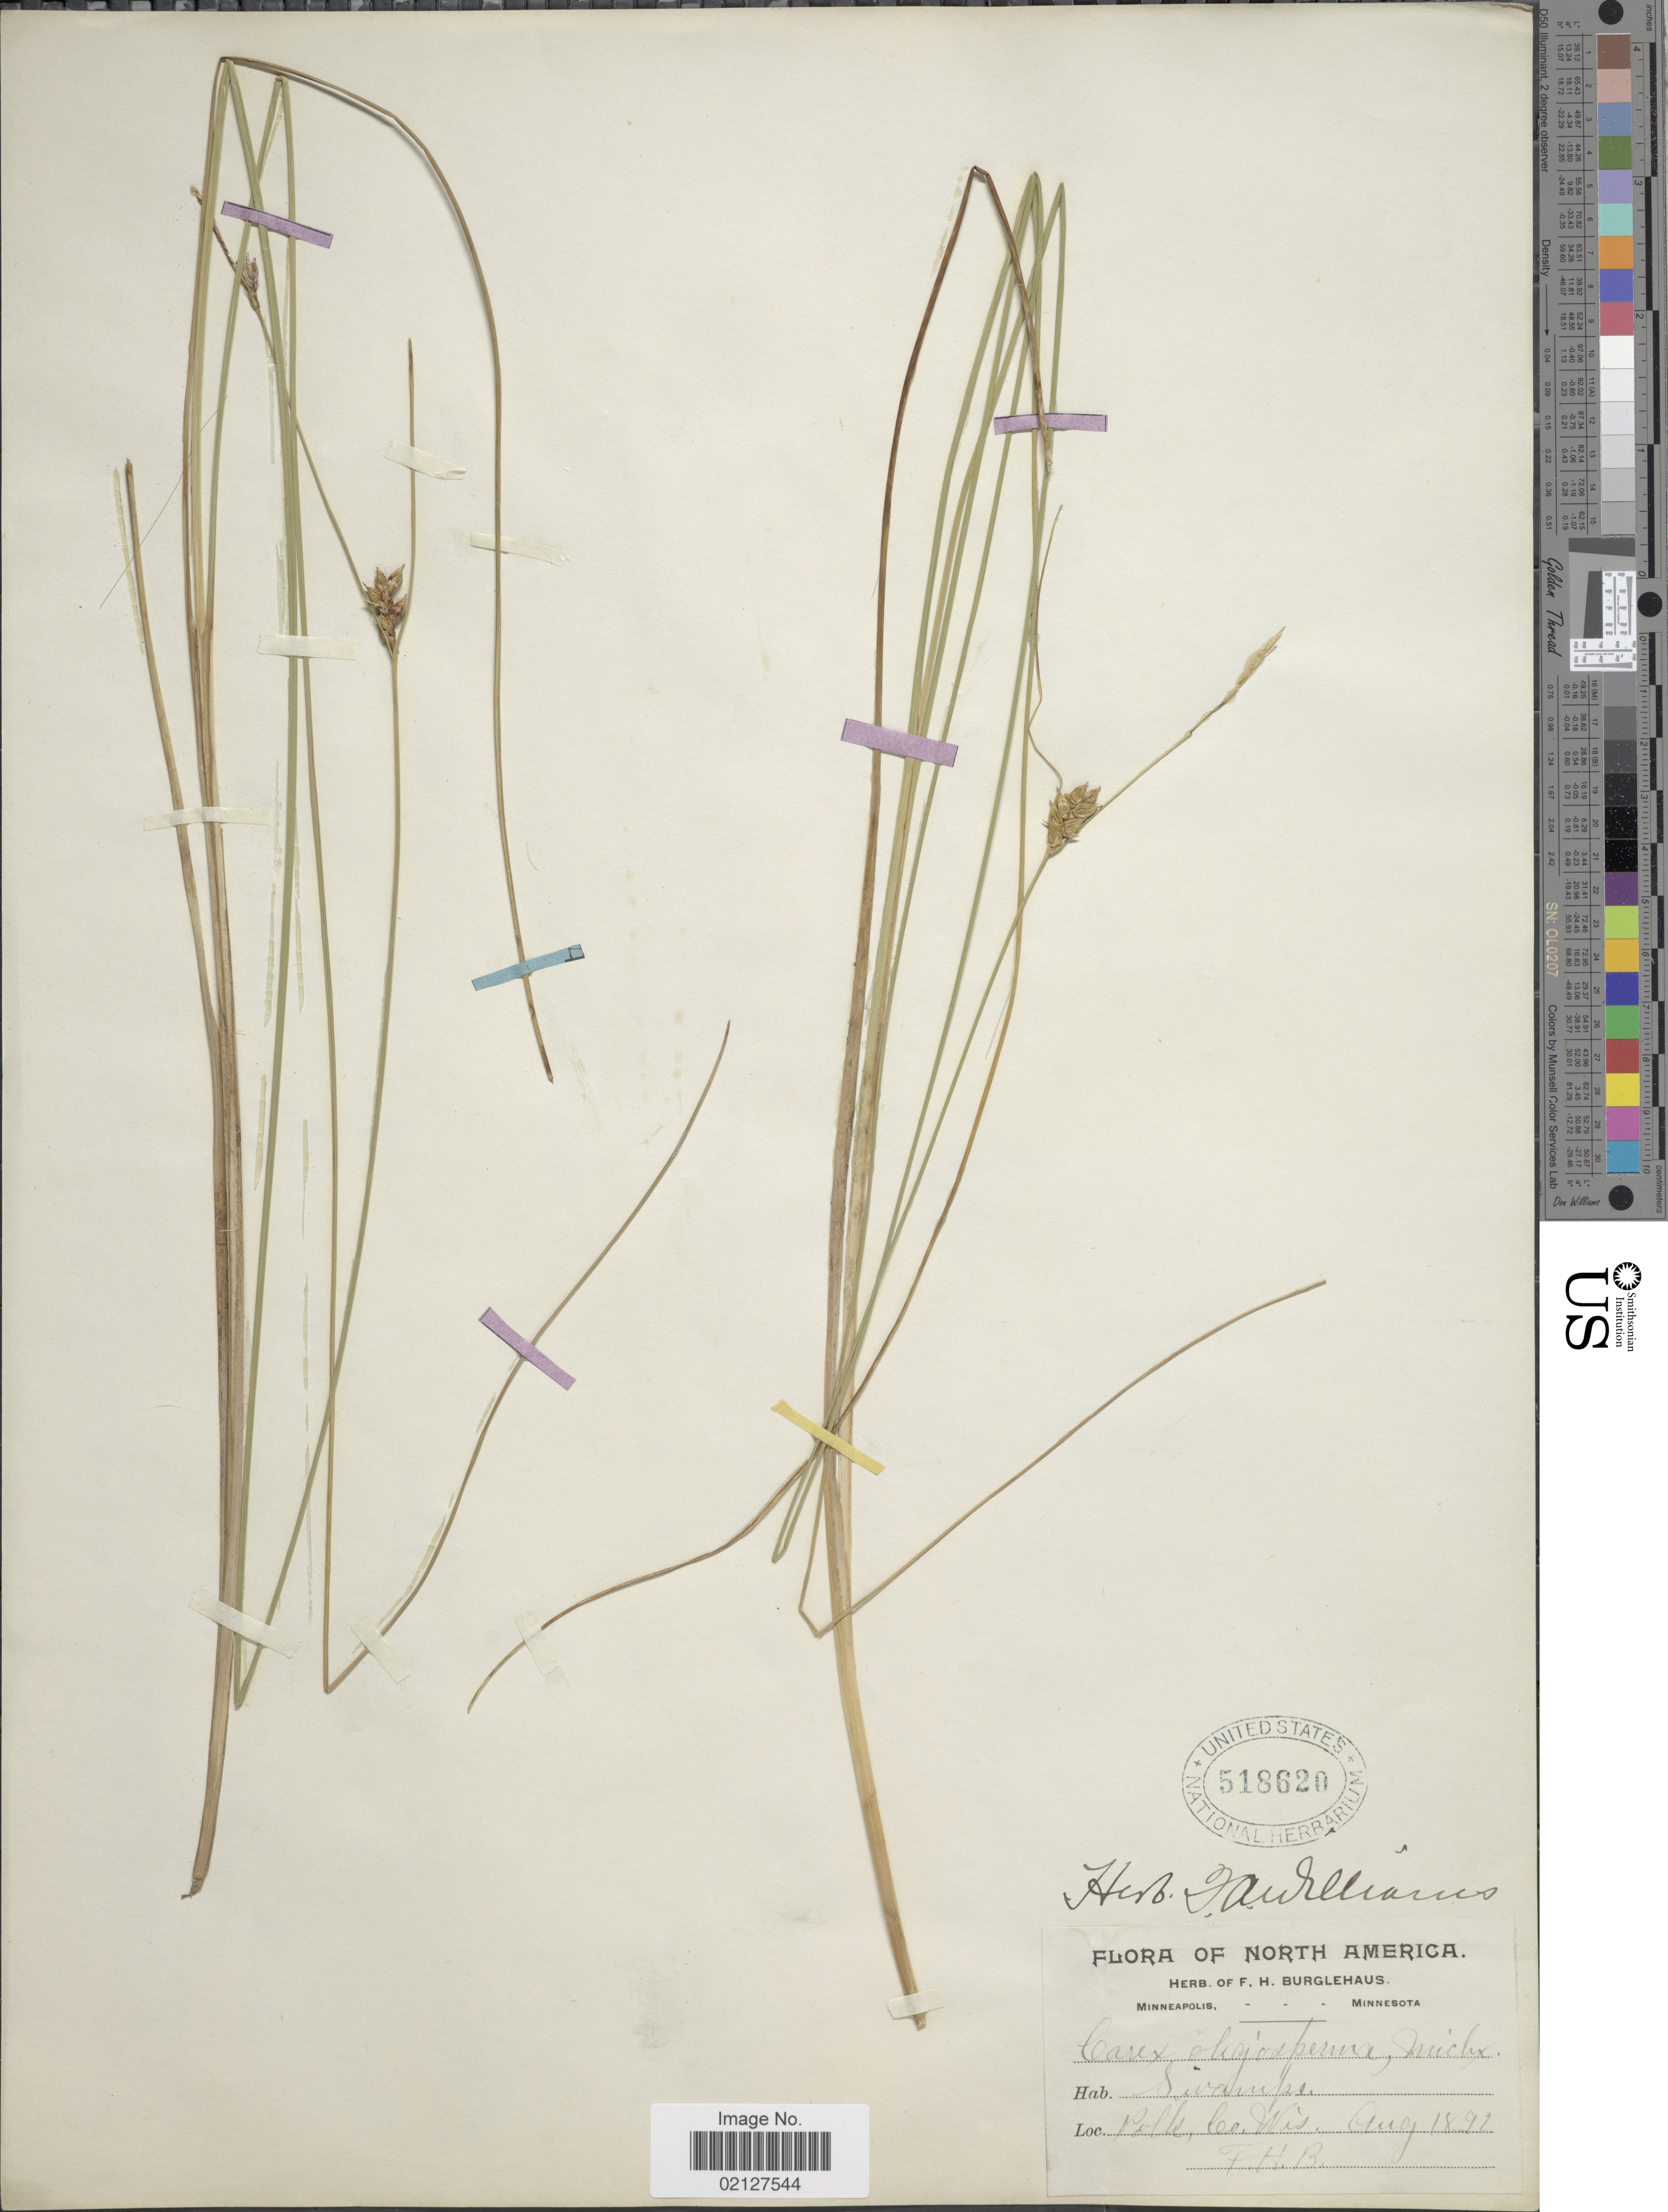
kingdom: Plantae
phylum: Tracheophyta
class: Liliopsida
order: Poales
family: Cyperaceae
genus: Carex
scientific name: Carex oligosperma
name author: Michx.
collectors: F. Burglehaus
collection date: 1892-08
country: United States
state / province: Wisconsin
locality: Polls Co.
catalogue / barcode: US 518620